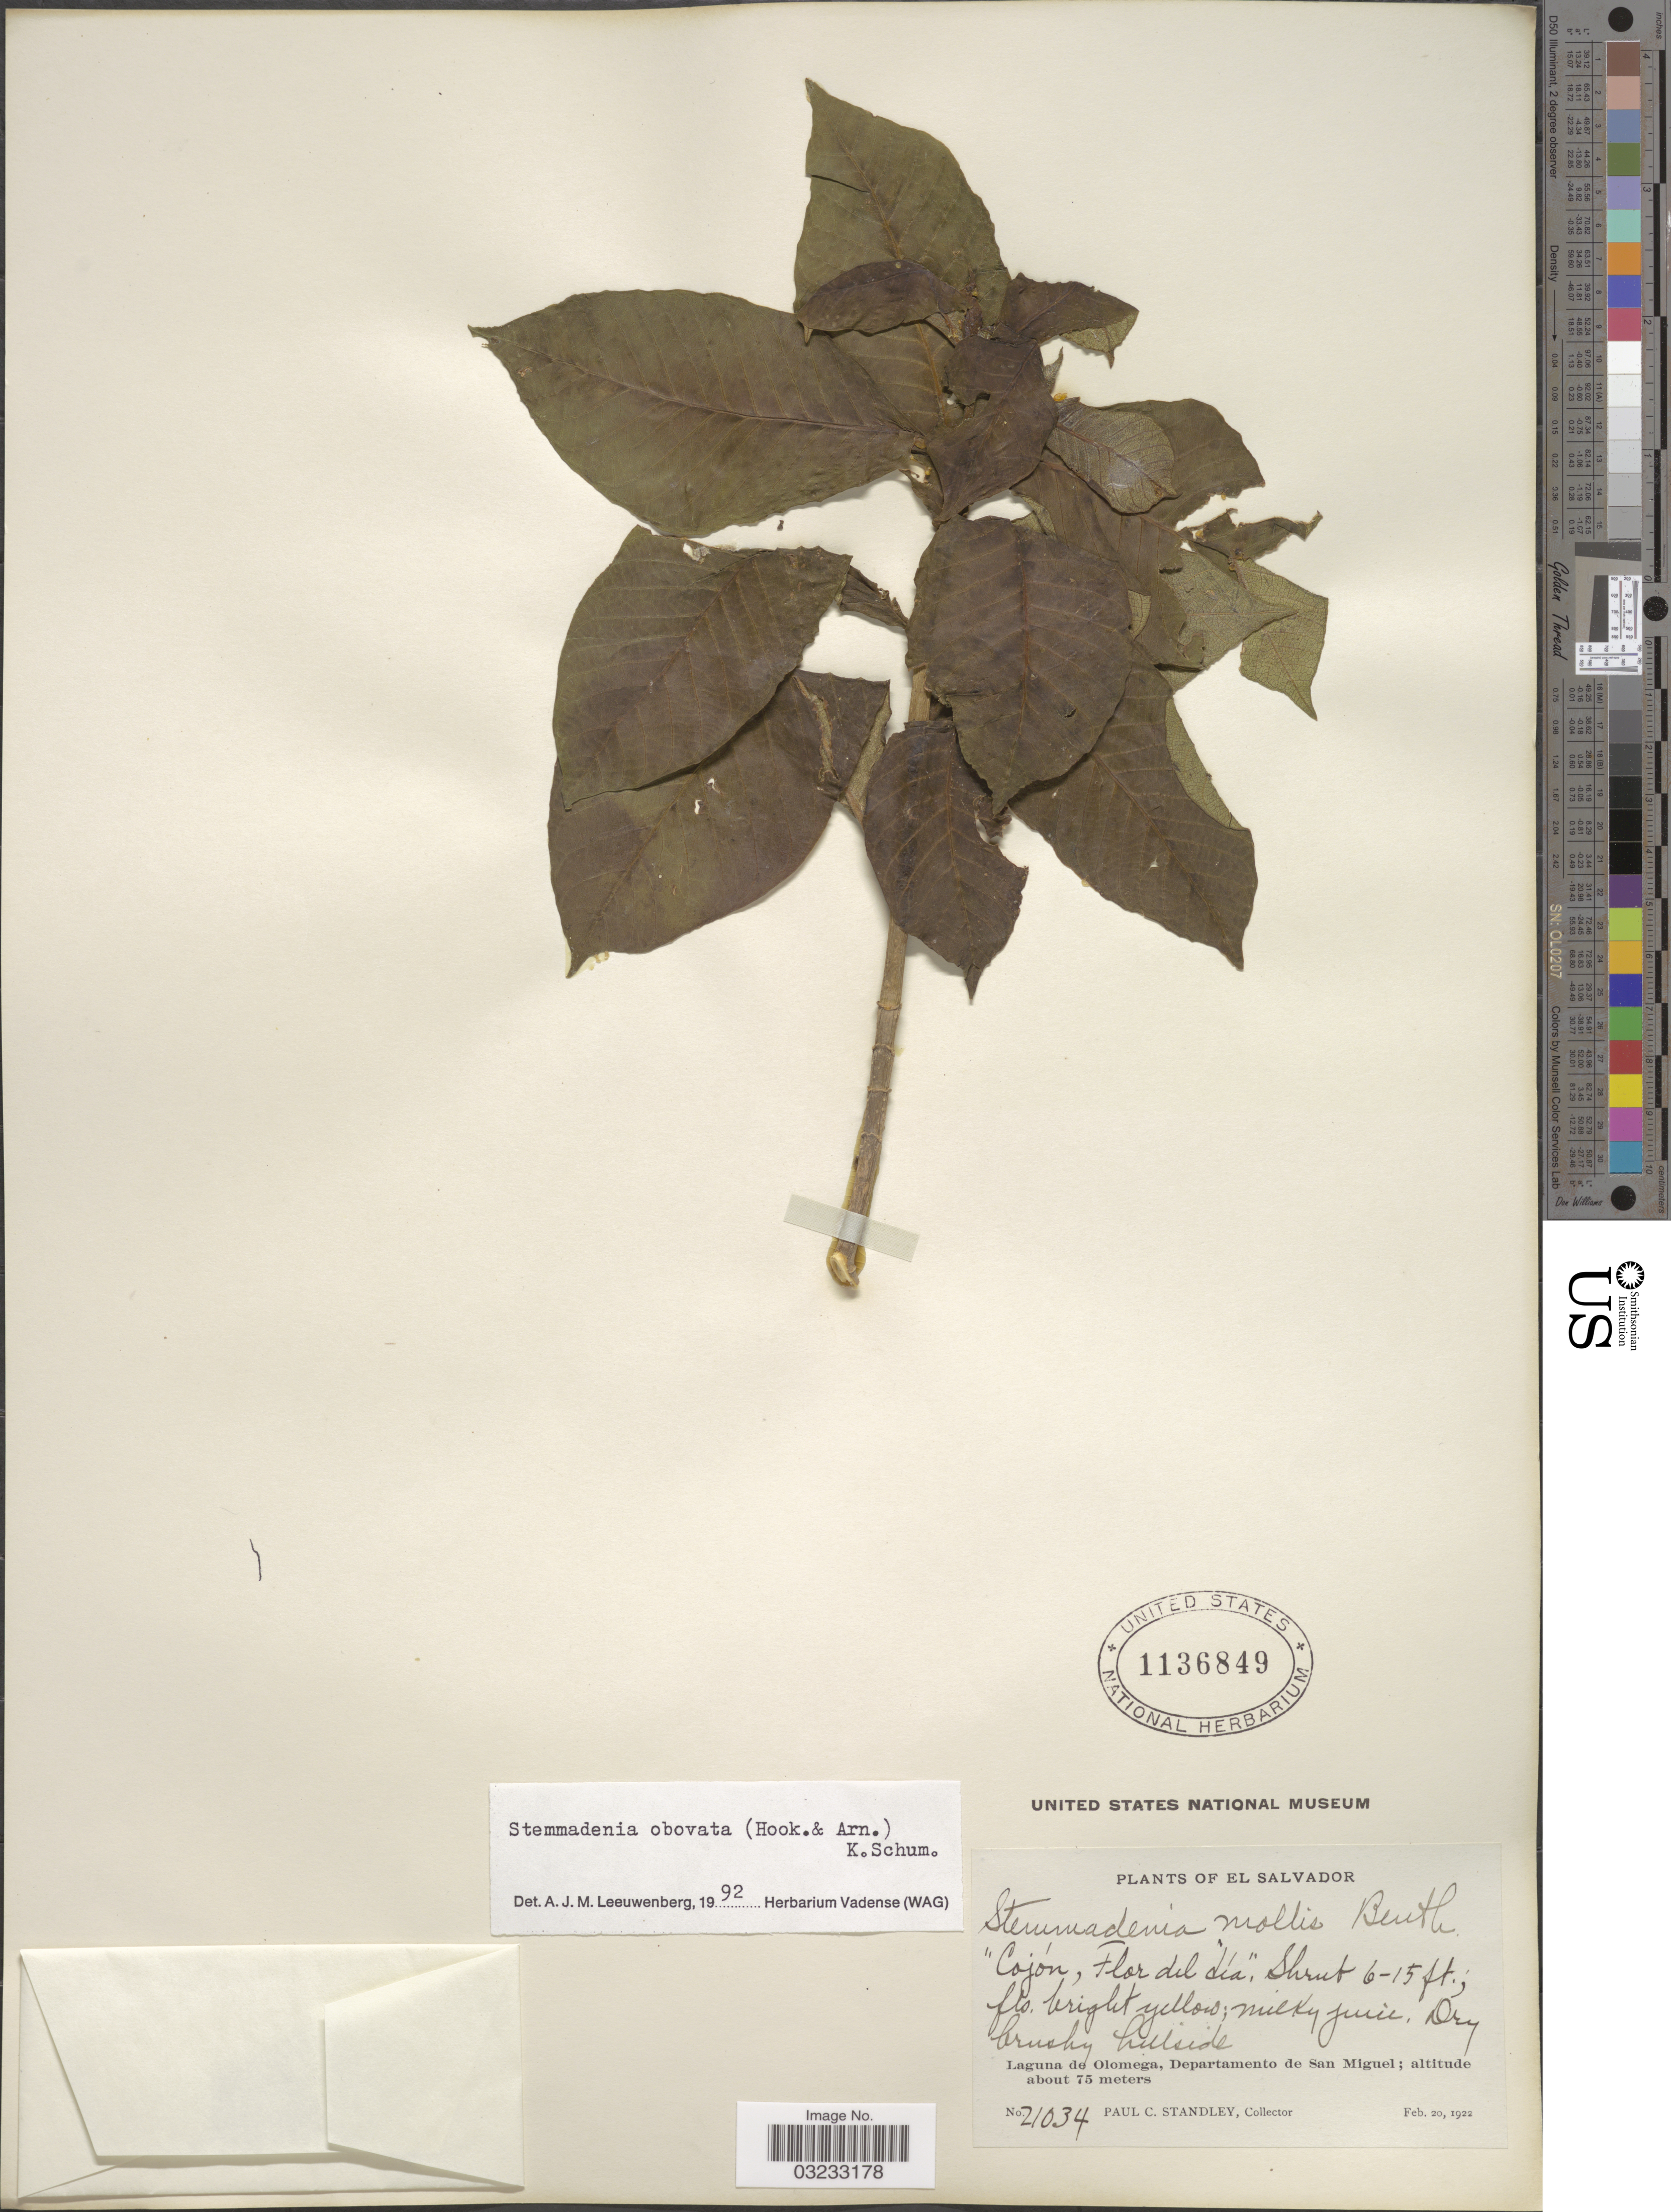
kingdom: Plantae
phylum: Tracheophyta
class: Magnoliopsida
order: Gentianales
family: Apocynaceae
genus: Stemmadenia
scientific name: Stemmadenia obovata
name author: (Hook. & Arn.) K. Schum.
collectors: P. C. Standley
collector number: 21034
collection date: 1922-02-20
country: El Salvador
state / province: San Miguel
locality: Laguna de Olomega, Departamento de San Miguel.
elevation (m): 75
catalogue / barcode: US 1136849